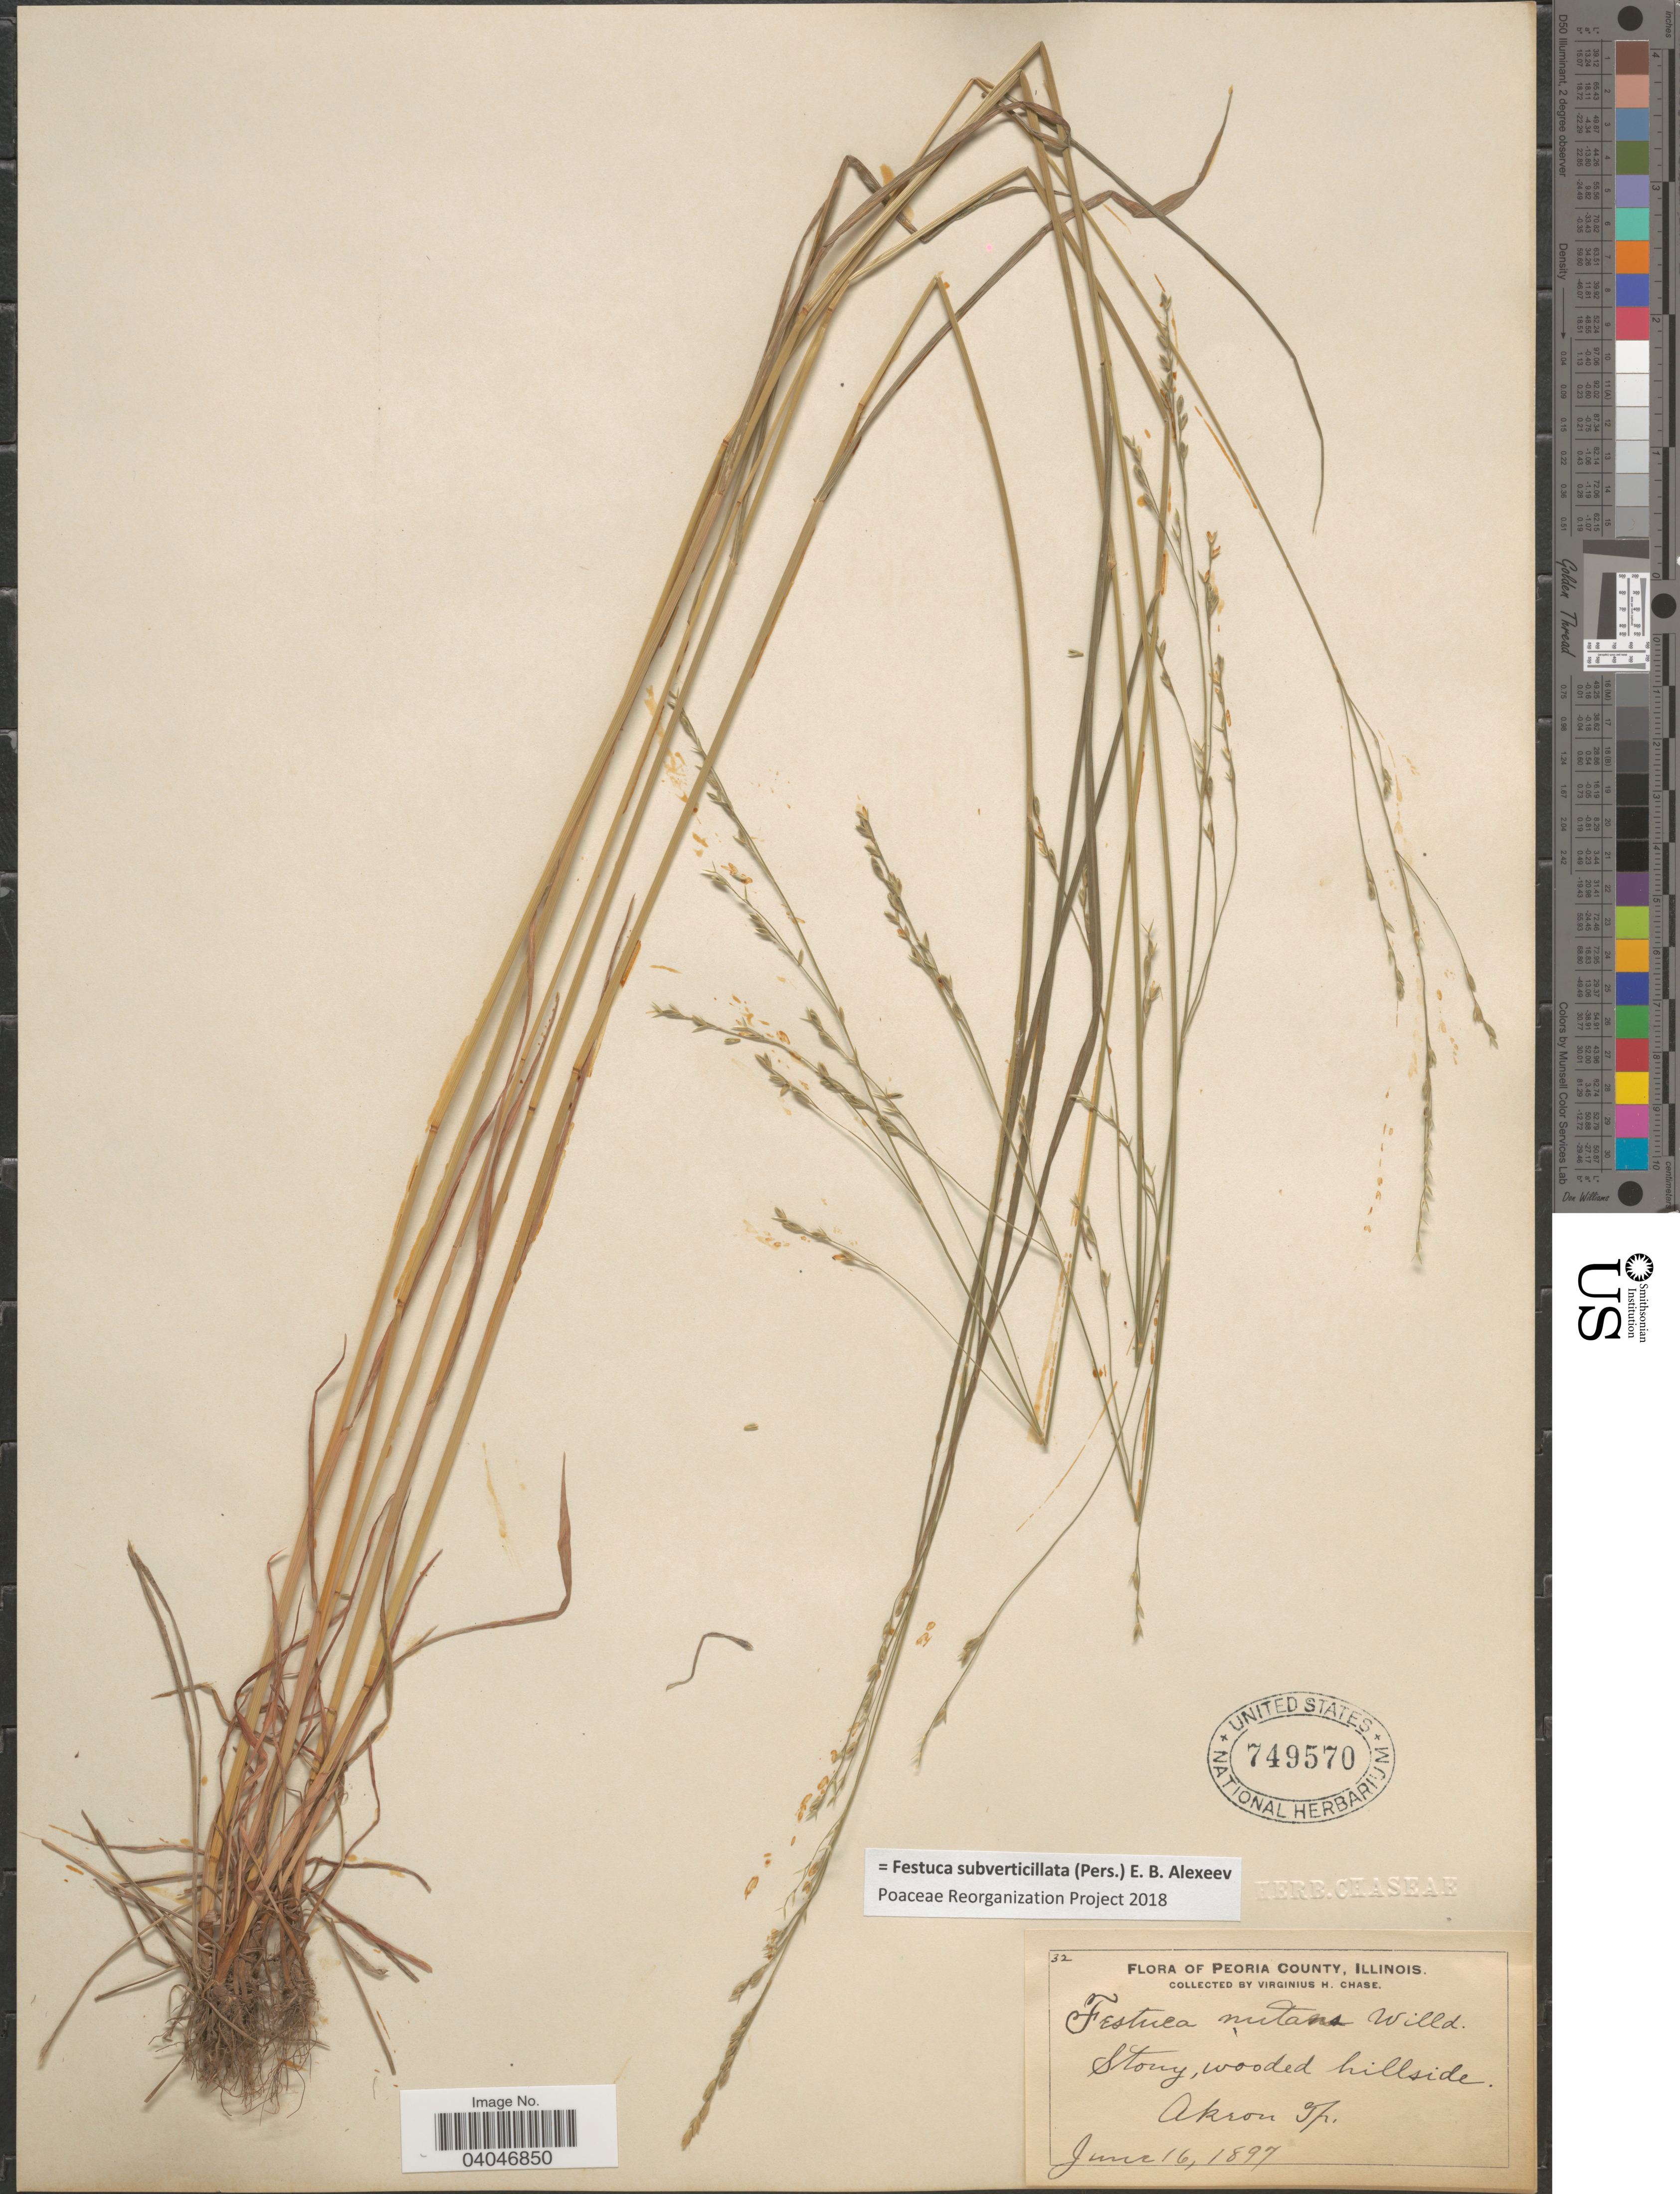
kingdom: Plantae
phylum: Tracheophyta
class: Liliopsida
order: Poales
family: Poaceae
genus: Festuca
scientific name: Festuca subverticillata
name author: (Pers.) E.B. Alexeev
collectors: V. H. Chase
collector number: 32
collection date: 1897-06-16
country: United States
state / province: Illinois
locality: Peoria County. Akron Tp.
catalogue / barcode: US 749570